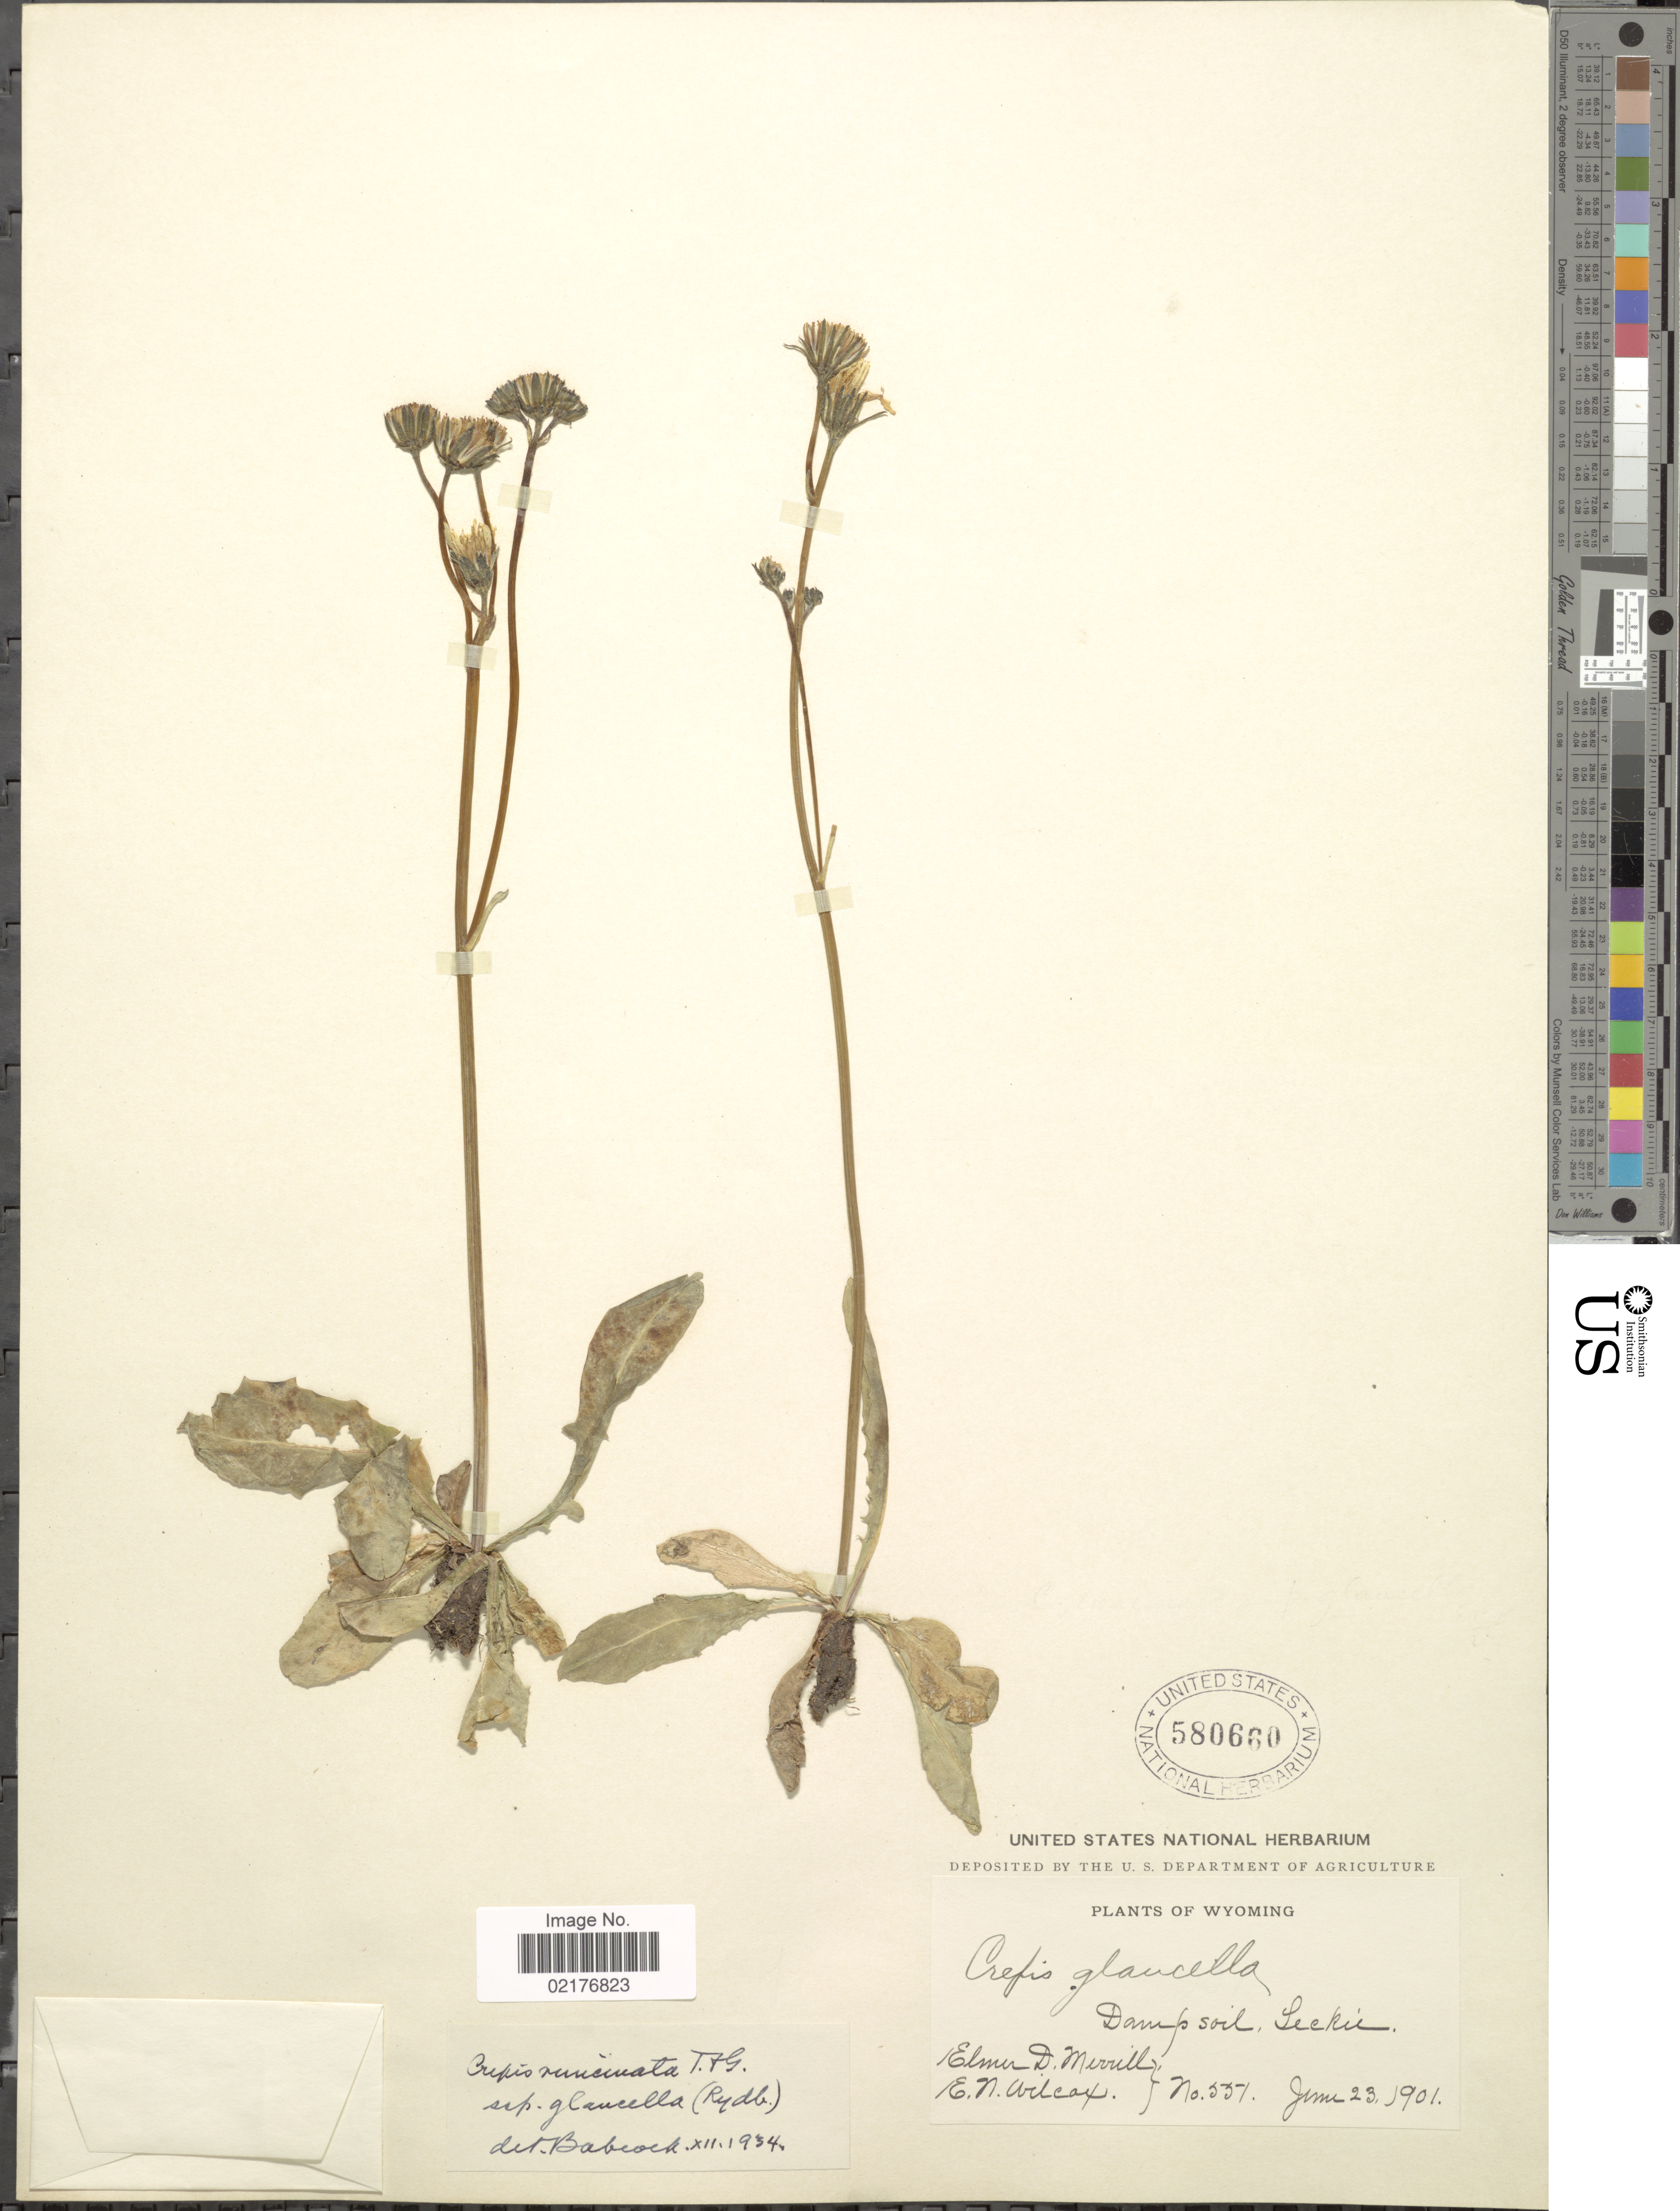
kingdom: Plantae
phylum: Tracheophyta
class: Magnoliopsida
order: Asterales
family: Asteraceae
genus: Crepis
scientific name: Crepis runcinata subsp. runcinata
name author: Torr. & A. Gray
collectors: E. D. Merrill & E. Wilcox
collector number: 551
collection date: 1901-06-23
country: United States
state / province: Wyoming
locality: Damp soil, Leckie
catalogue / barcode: US 580660